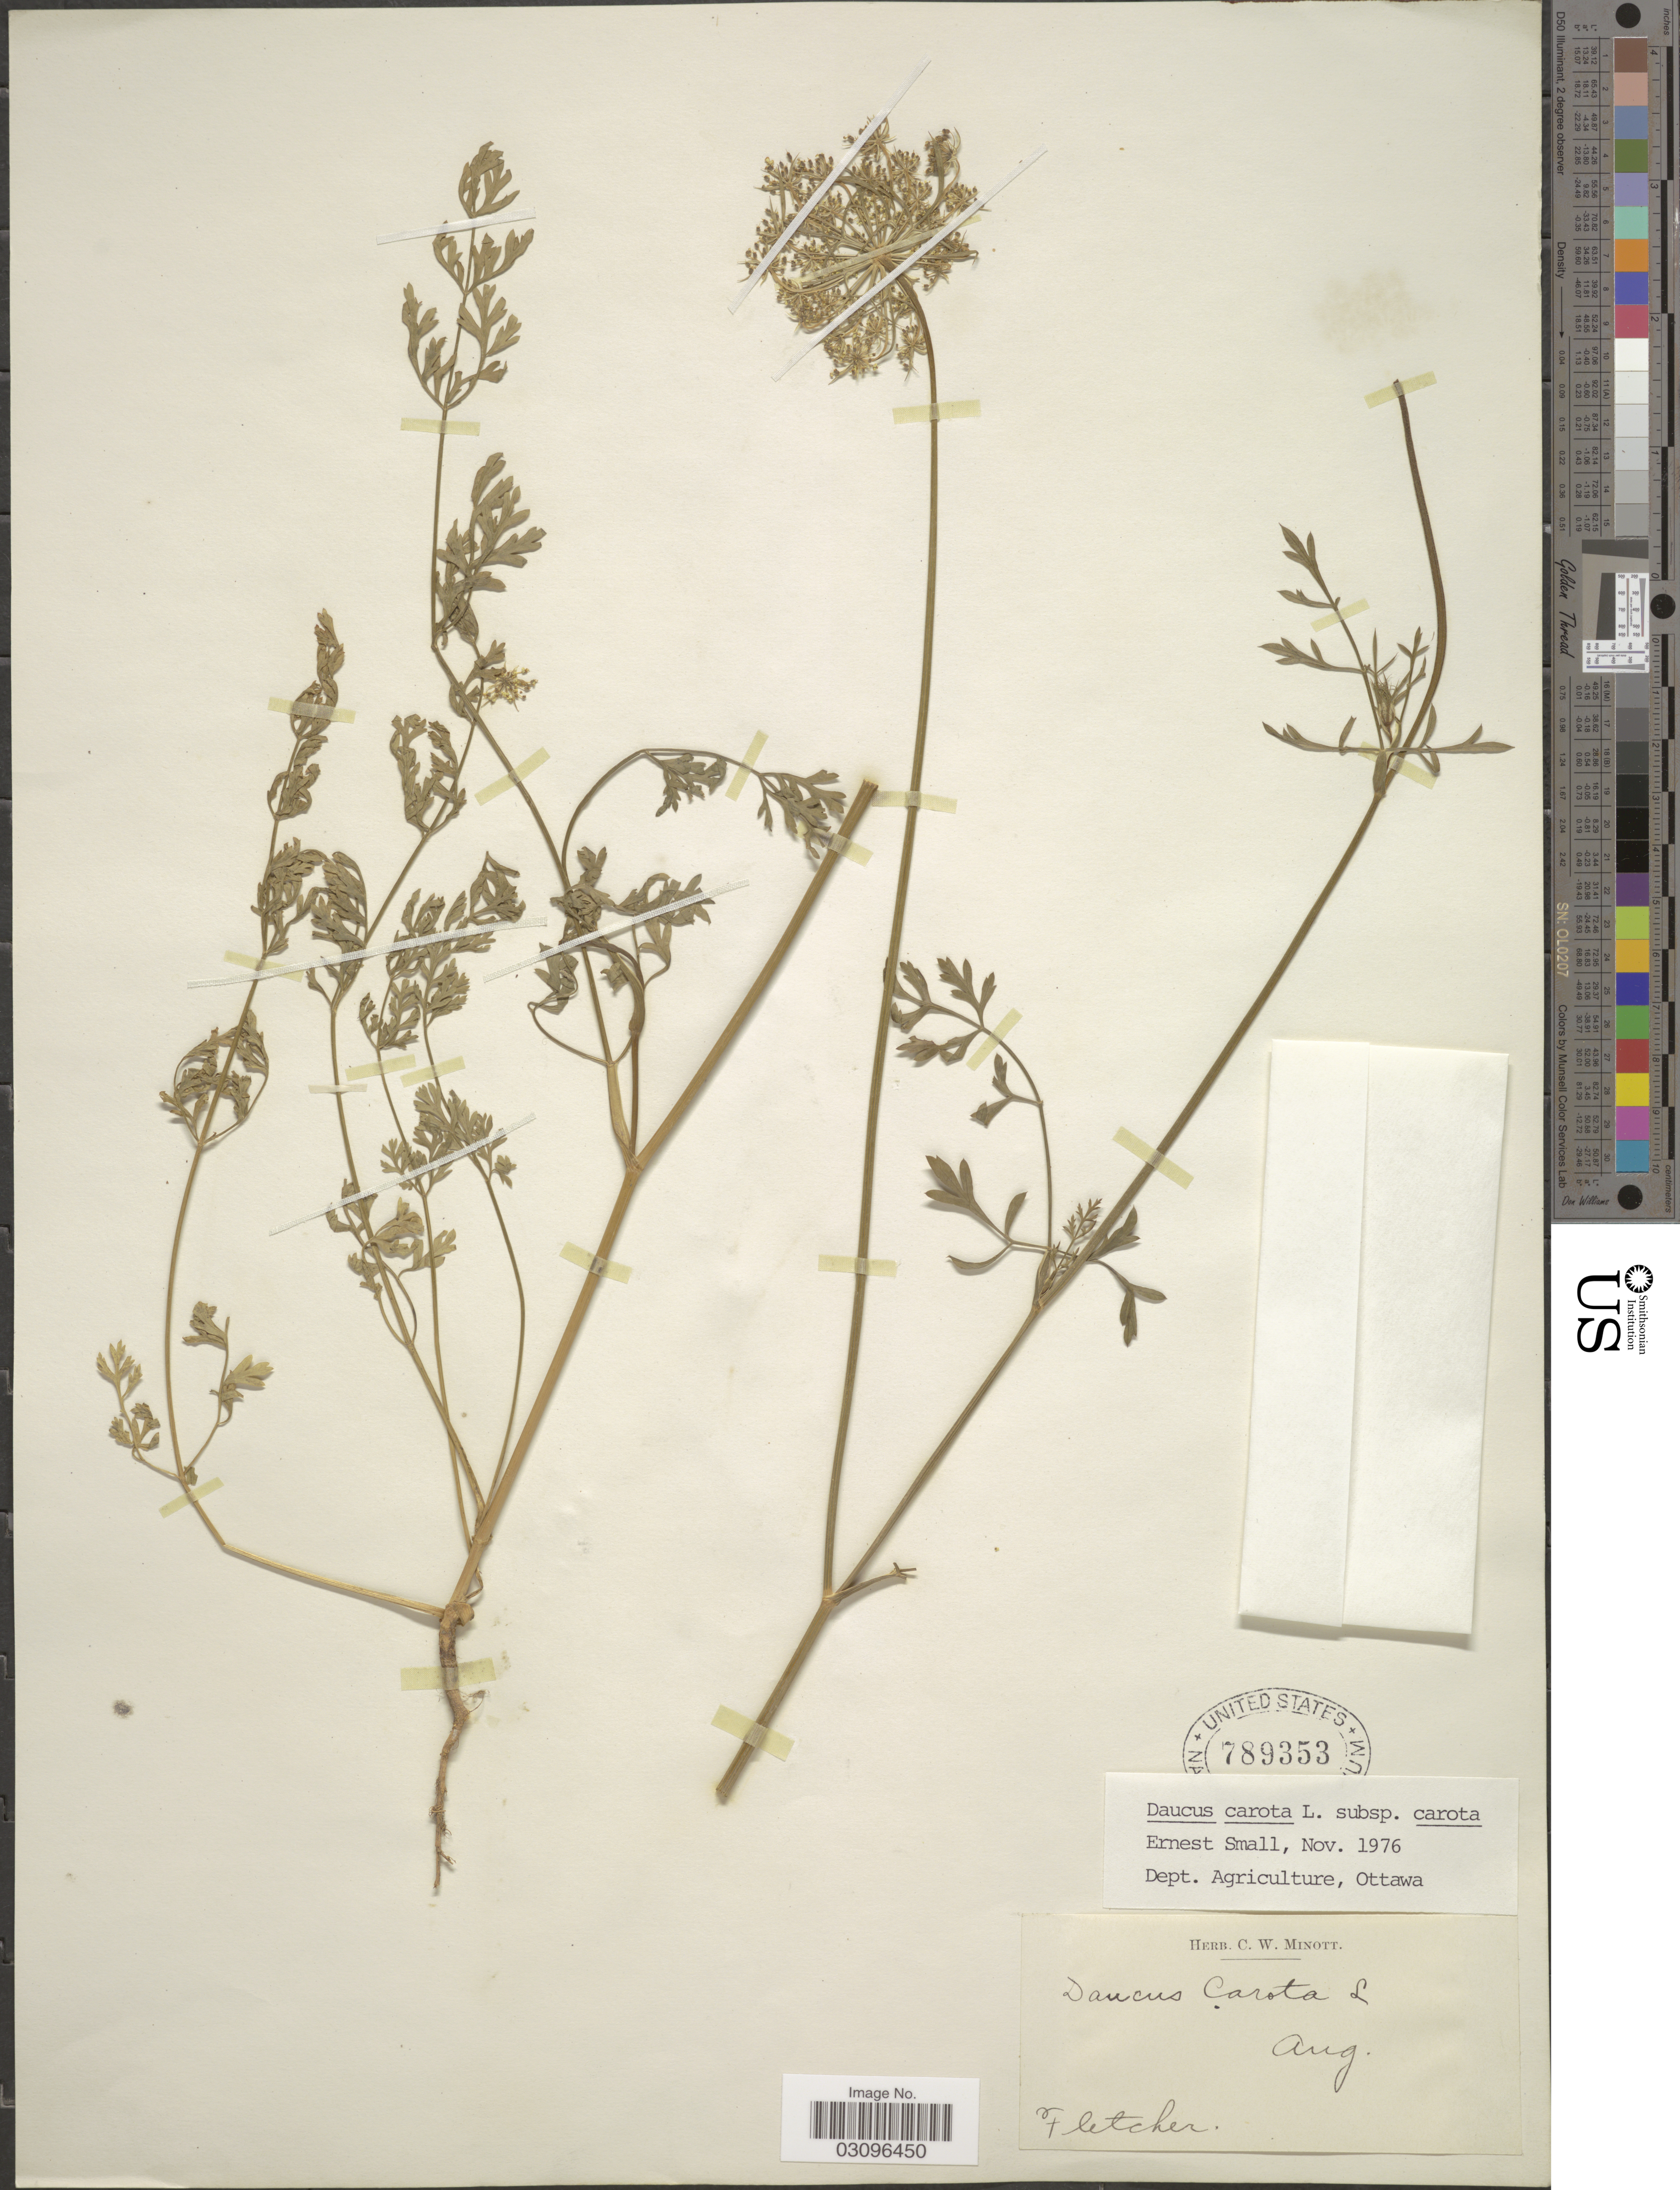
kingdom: Plantae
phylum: Tracheophyta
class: Magnoliopsida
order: Apiales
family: Apiaceae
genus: Daucus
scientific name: Daucus carota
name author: L.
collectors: -. Fletcher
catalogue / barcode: US 789353